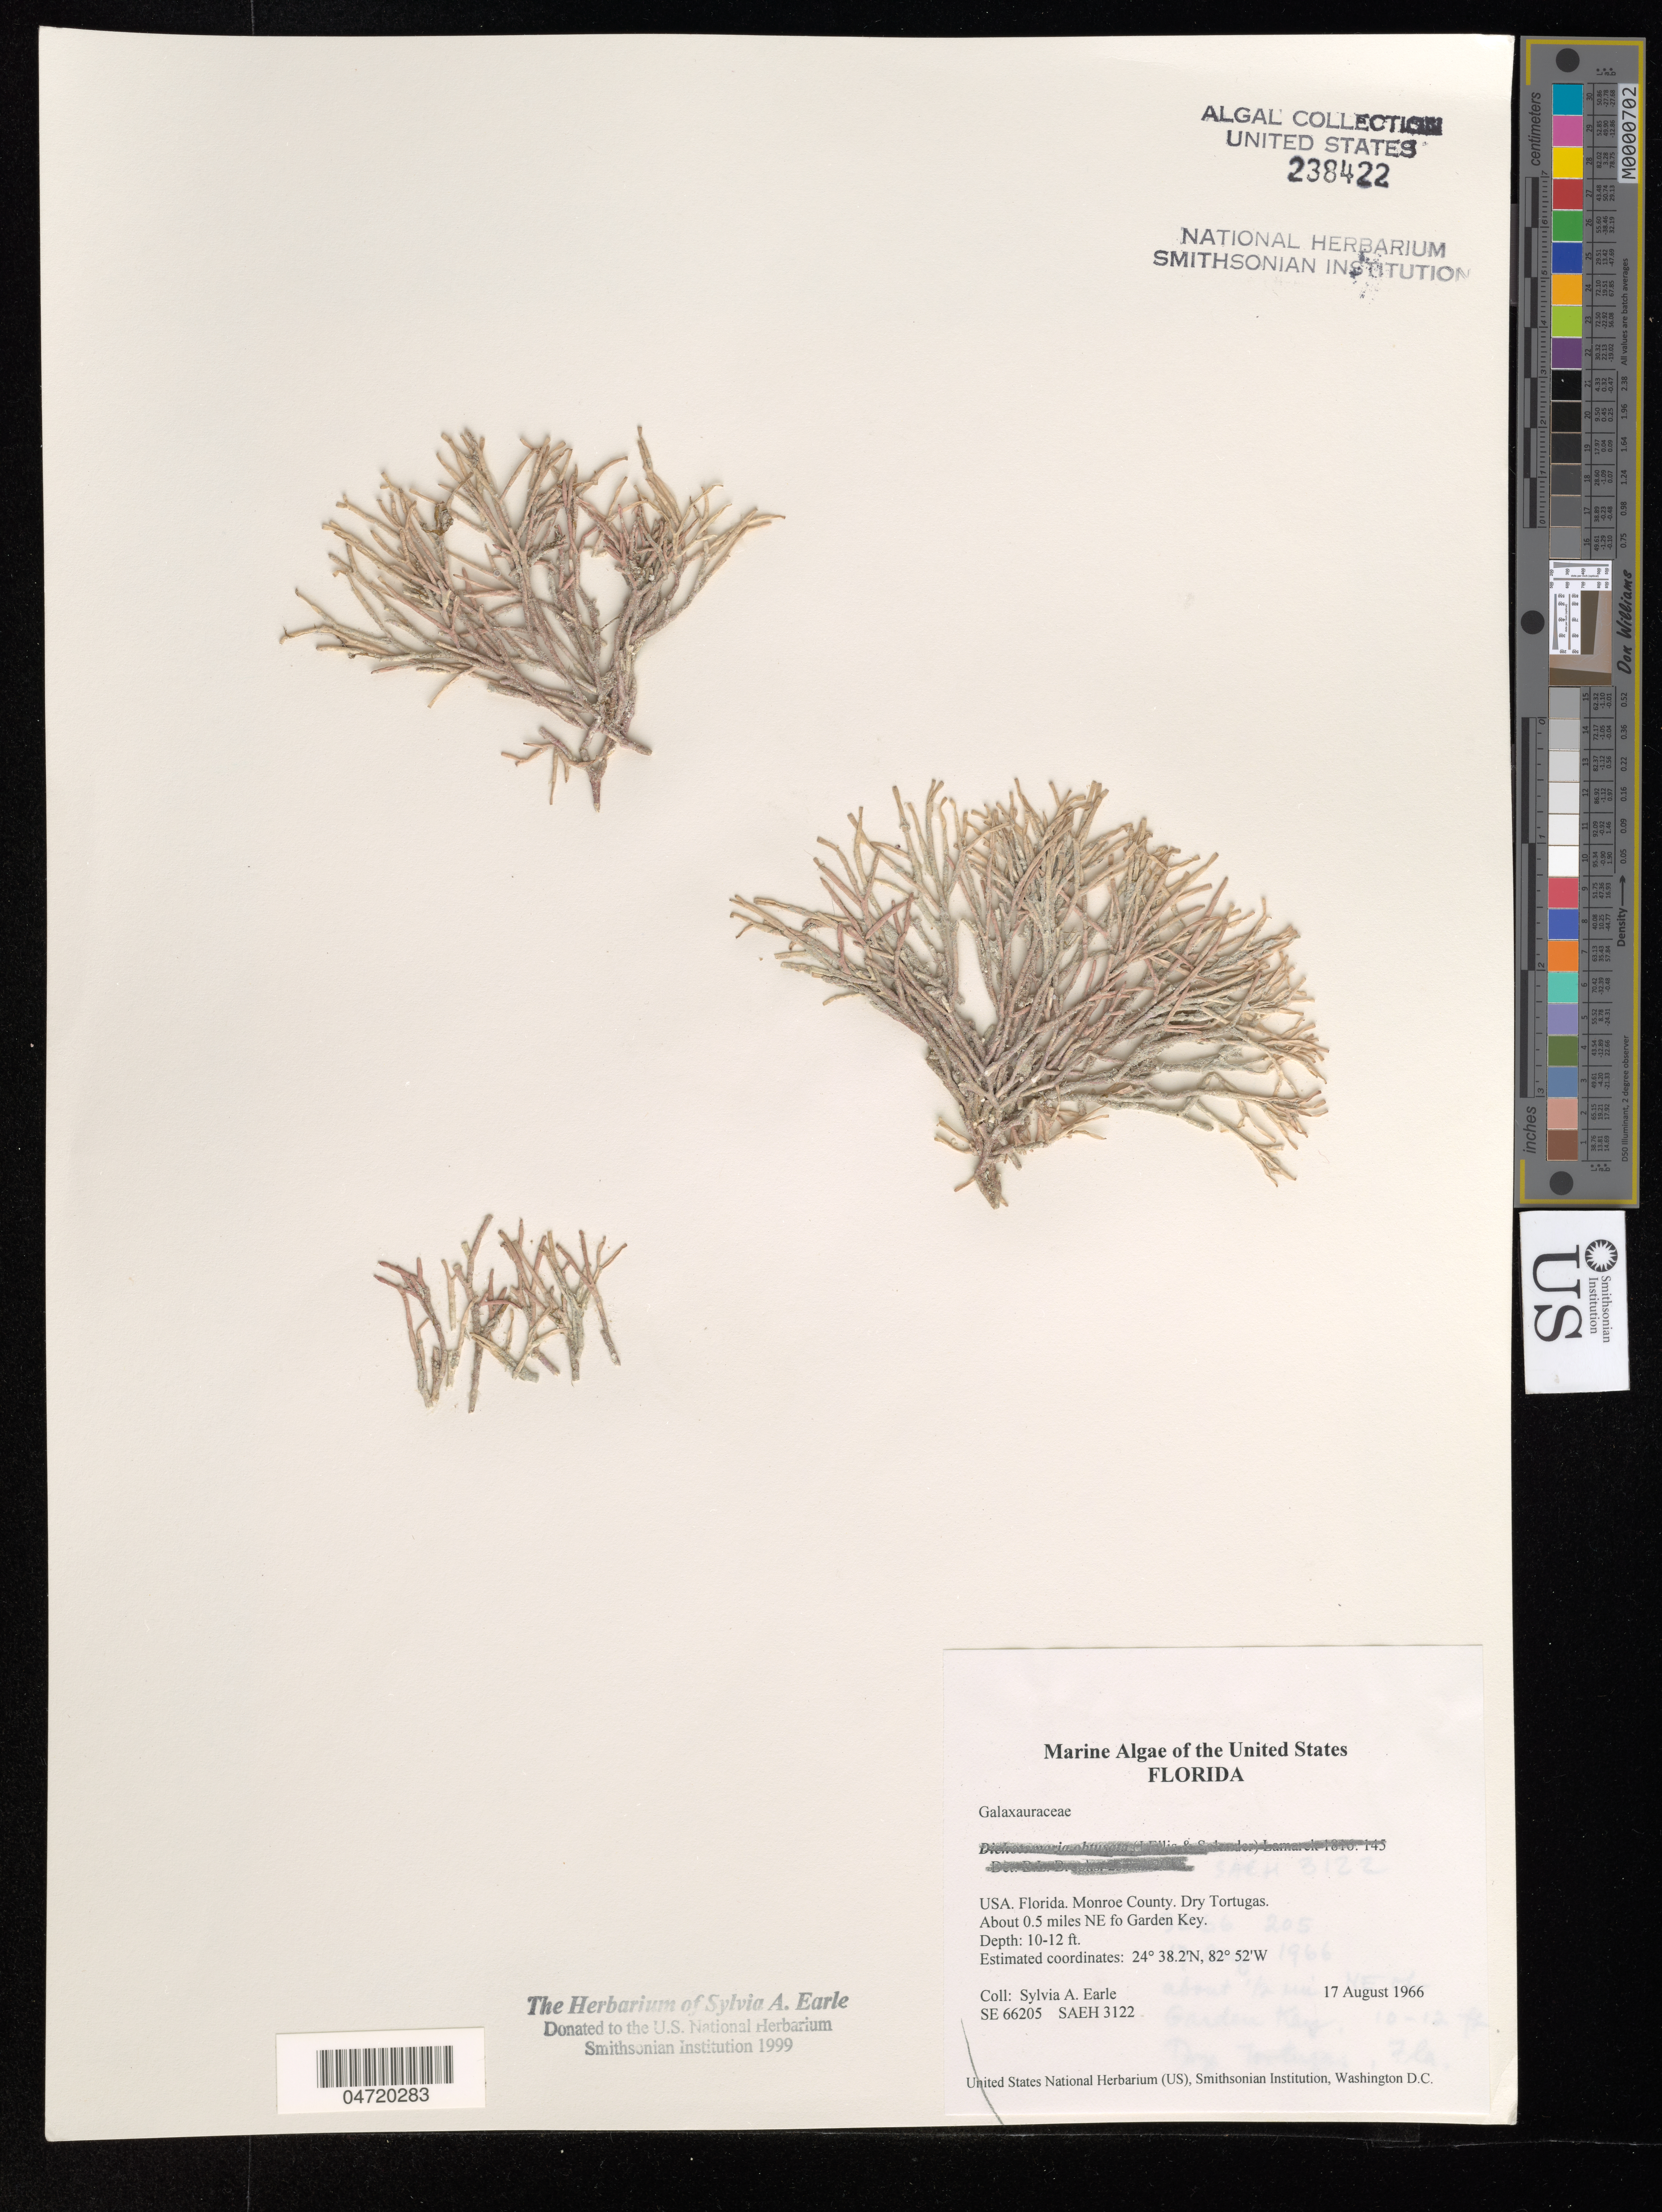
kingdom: Plantae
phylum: Rhodophyta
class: Florideophyceae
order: Nemaliales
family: Galaxauraceae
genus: Dichotomaria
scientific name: Dichotomaria sp.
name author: in Arai et al.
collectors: S. A. Earle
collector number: SE 66205/ SAEH 3122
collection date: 1966-08-17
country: United States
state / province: Florida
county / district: Monroe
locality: Monroe County. Dry Tortugas. About 0.5 miles NE to Garden Key.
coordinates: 24 38.2 N, 82 52 W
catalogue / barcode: US 238422